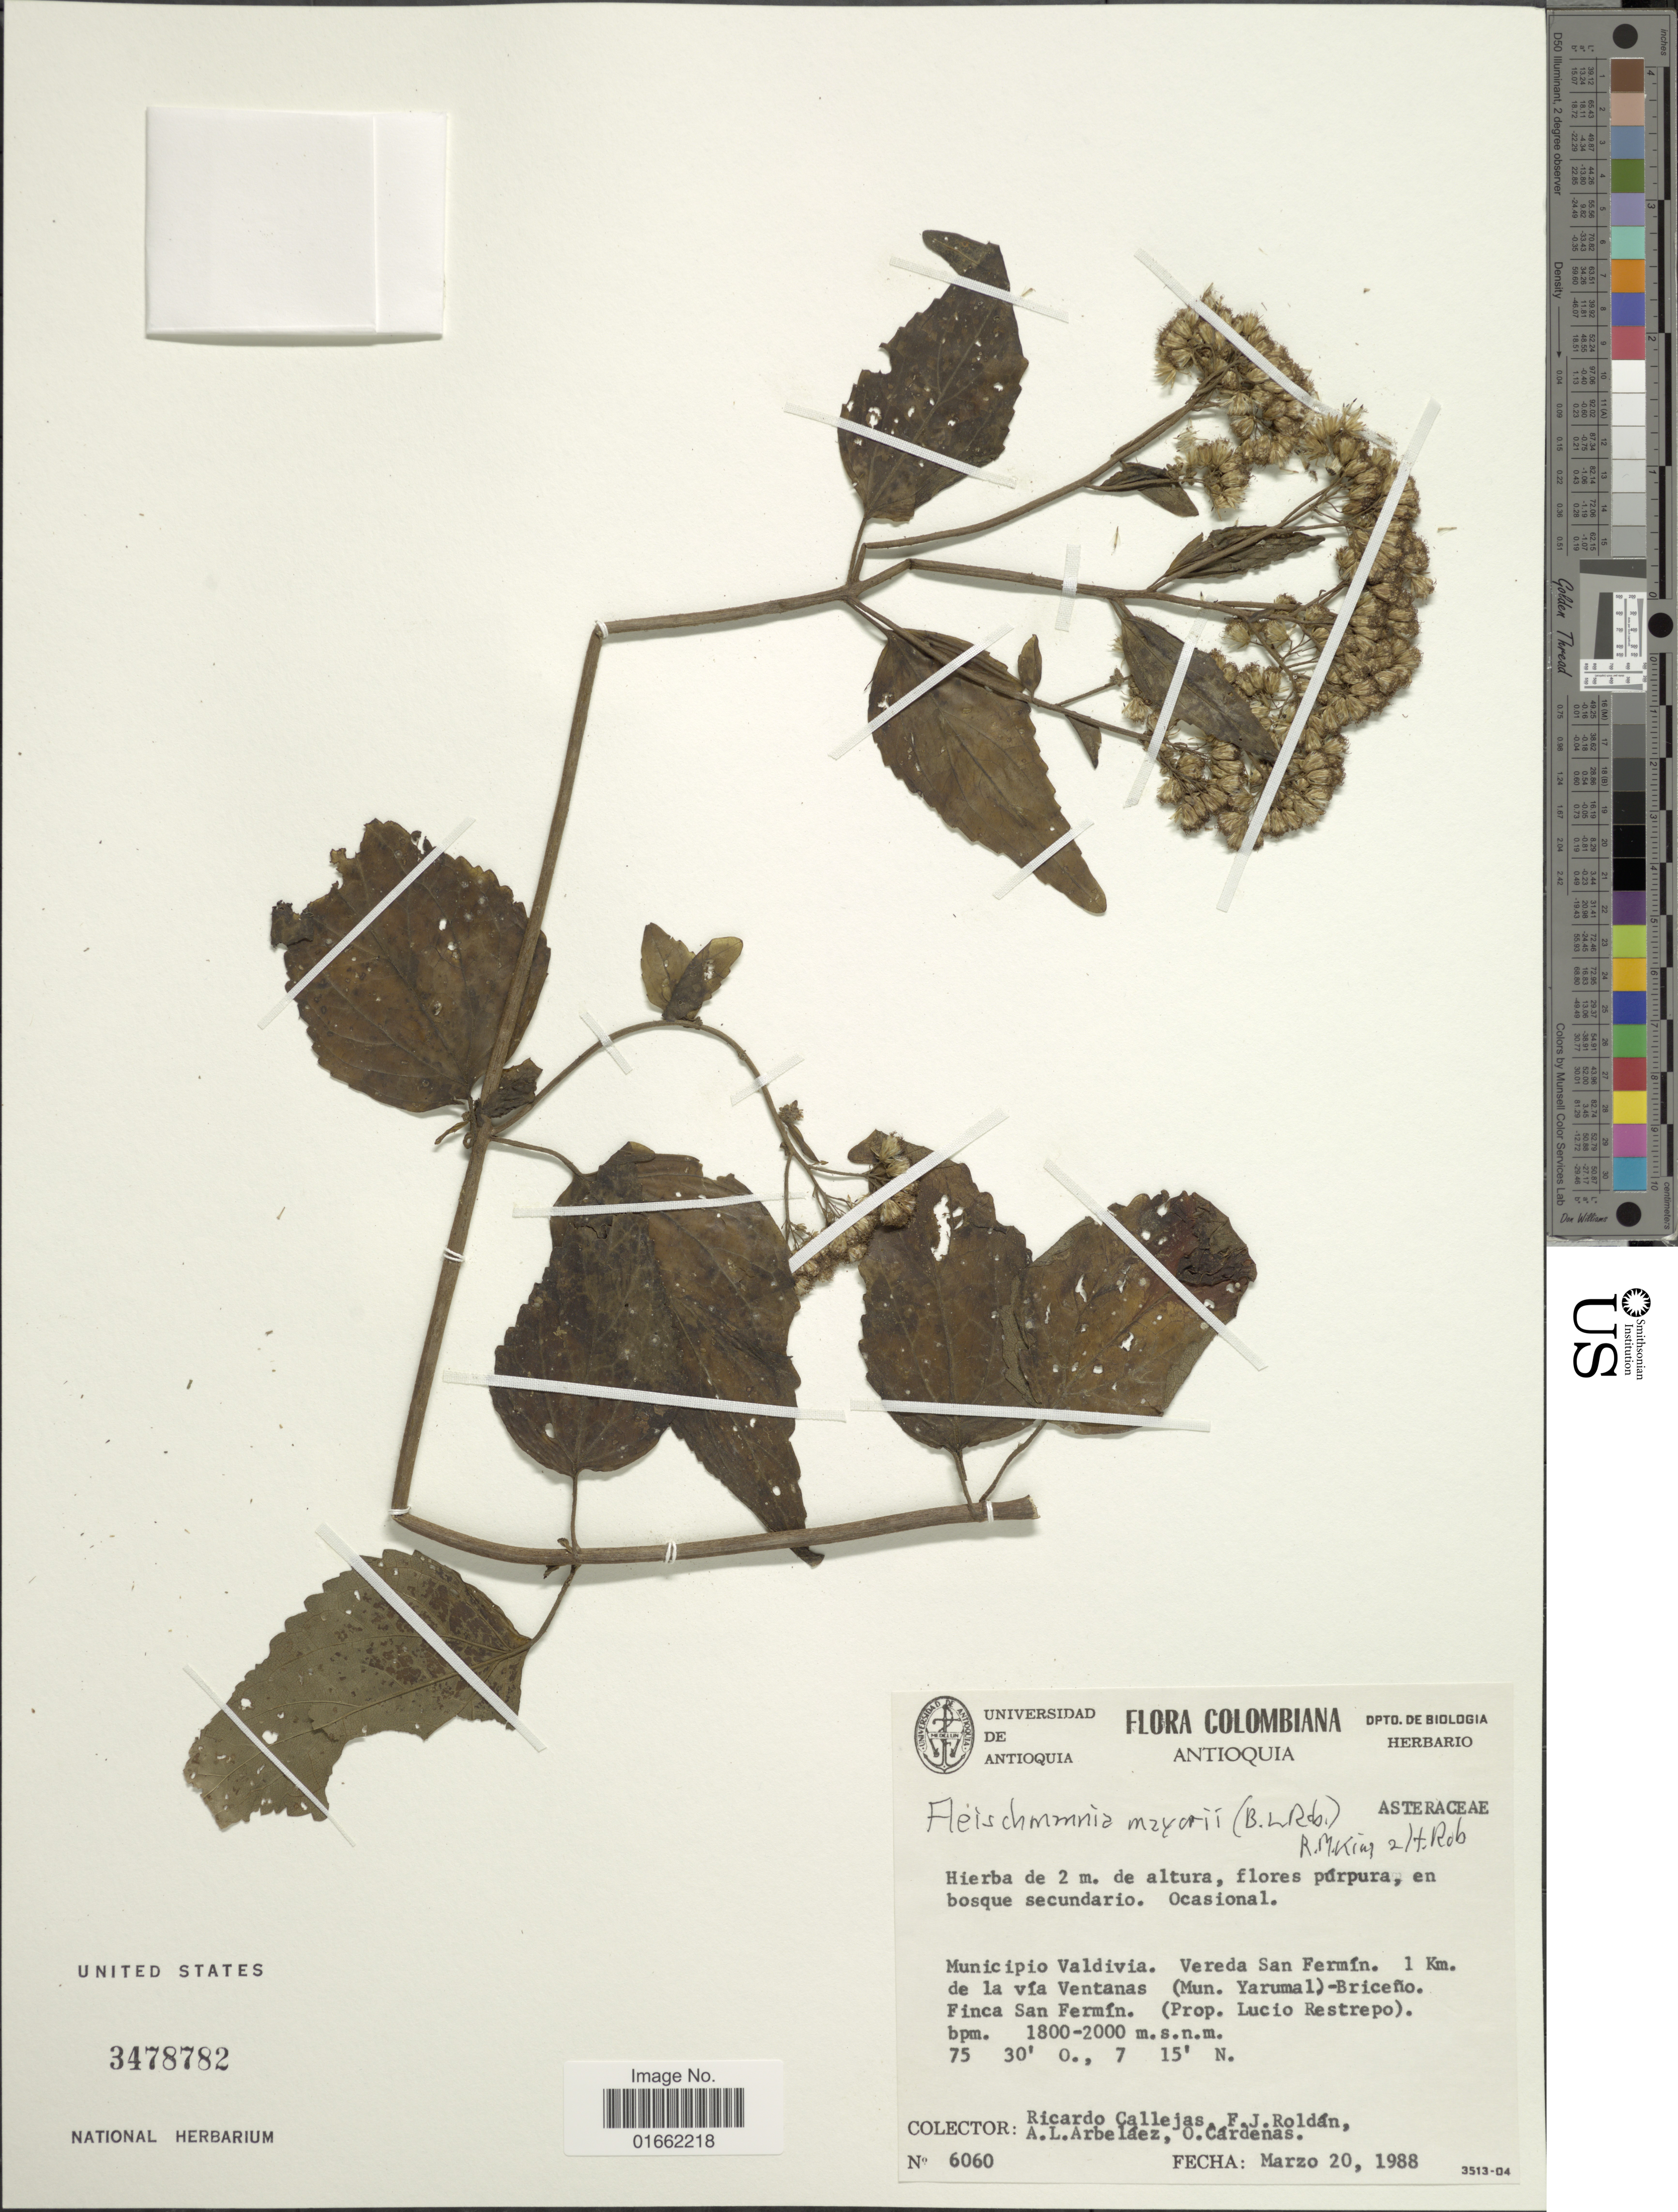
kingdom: Plantae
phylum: Tracheophyta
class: Magnoliopsida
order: Asterales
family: Asteraceae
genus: Fleischmannia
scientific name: Fleischmannia mayorii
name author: (B.L. Rob.) R.M. King & H. Rob.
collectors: R. Callejas, F. J. Roldán, A. Arbeláez Alvarez & O. Cárdenas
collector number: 6060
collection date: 1988-03-20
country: Colombia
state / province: Antioquia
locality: Municipio Valdivia. Vereda San Fermín. 1 Km. de la via Ventanas (Mun. Yaruma 1)- Briceño. Finca San Fermín. (Prop. Lucio Restrepo)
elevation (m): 1800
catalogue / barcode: US 3478782